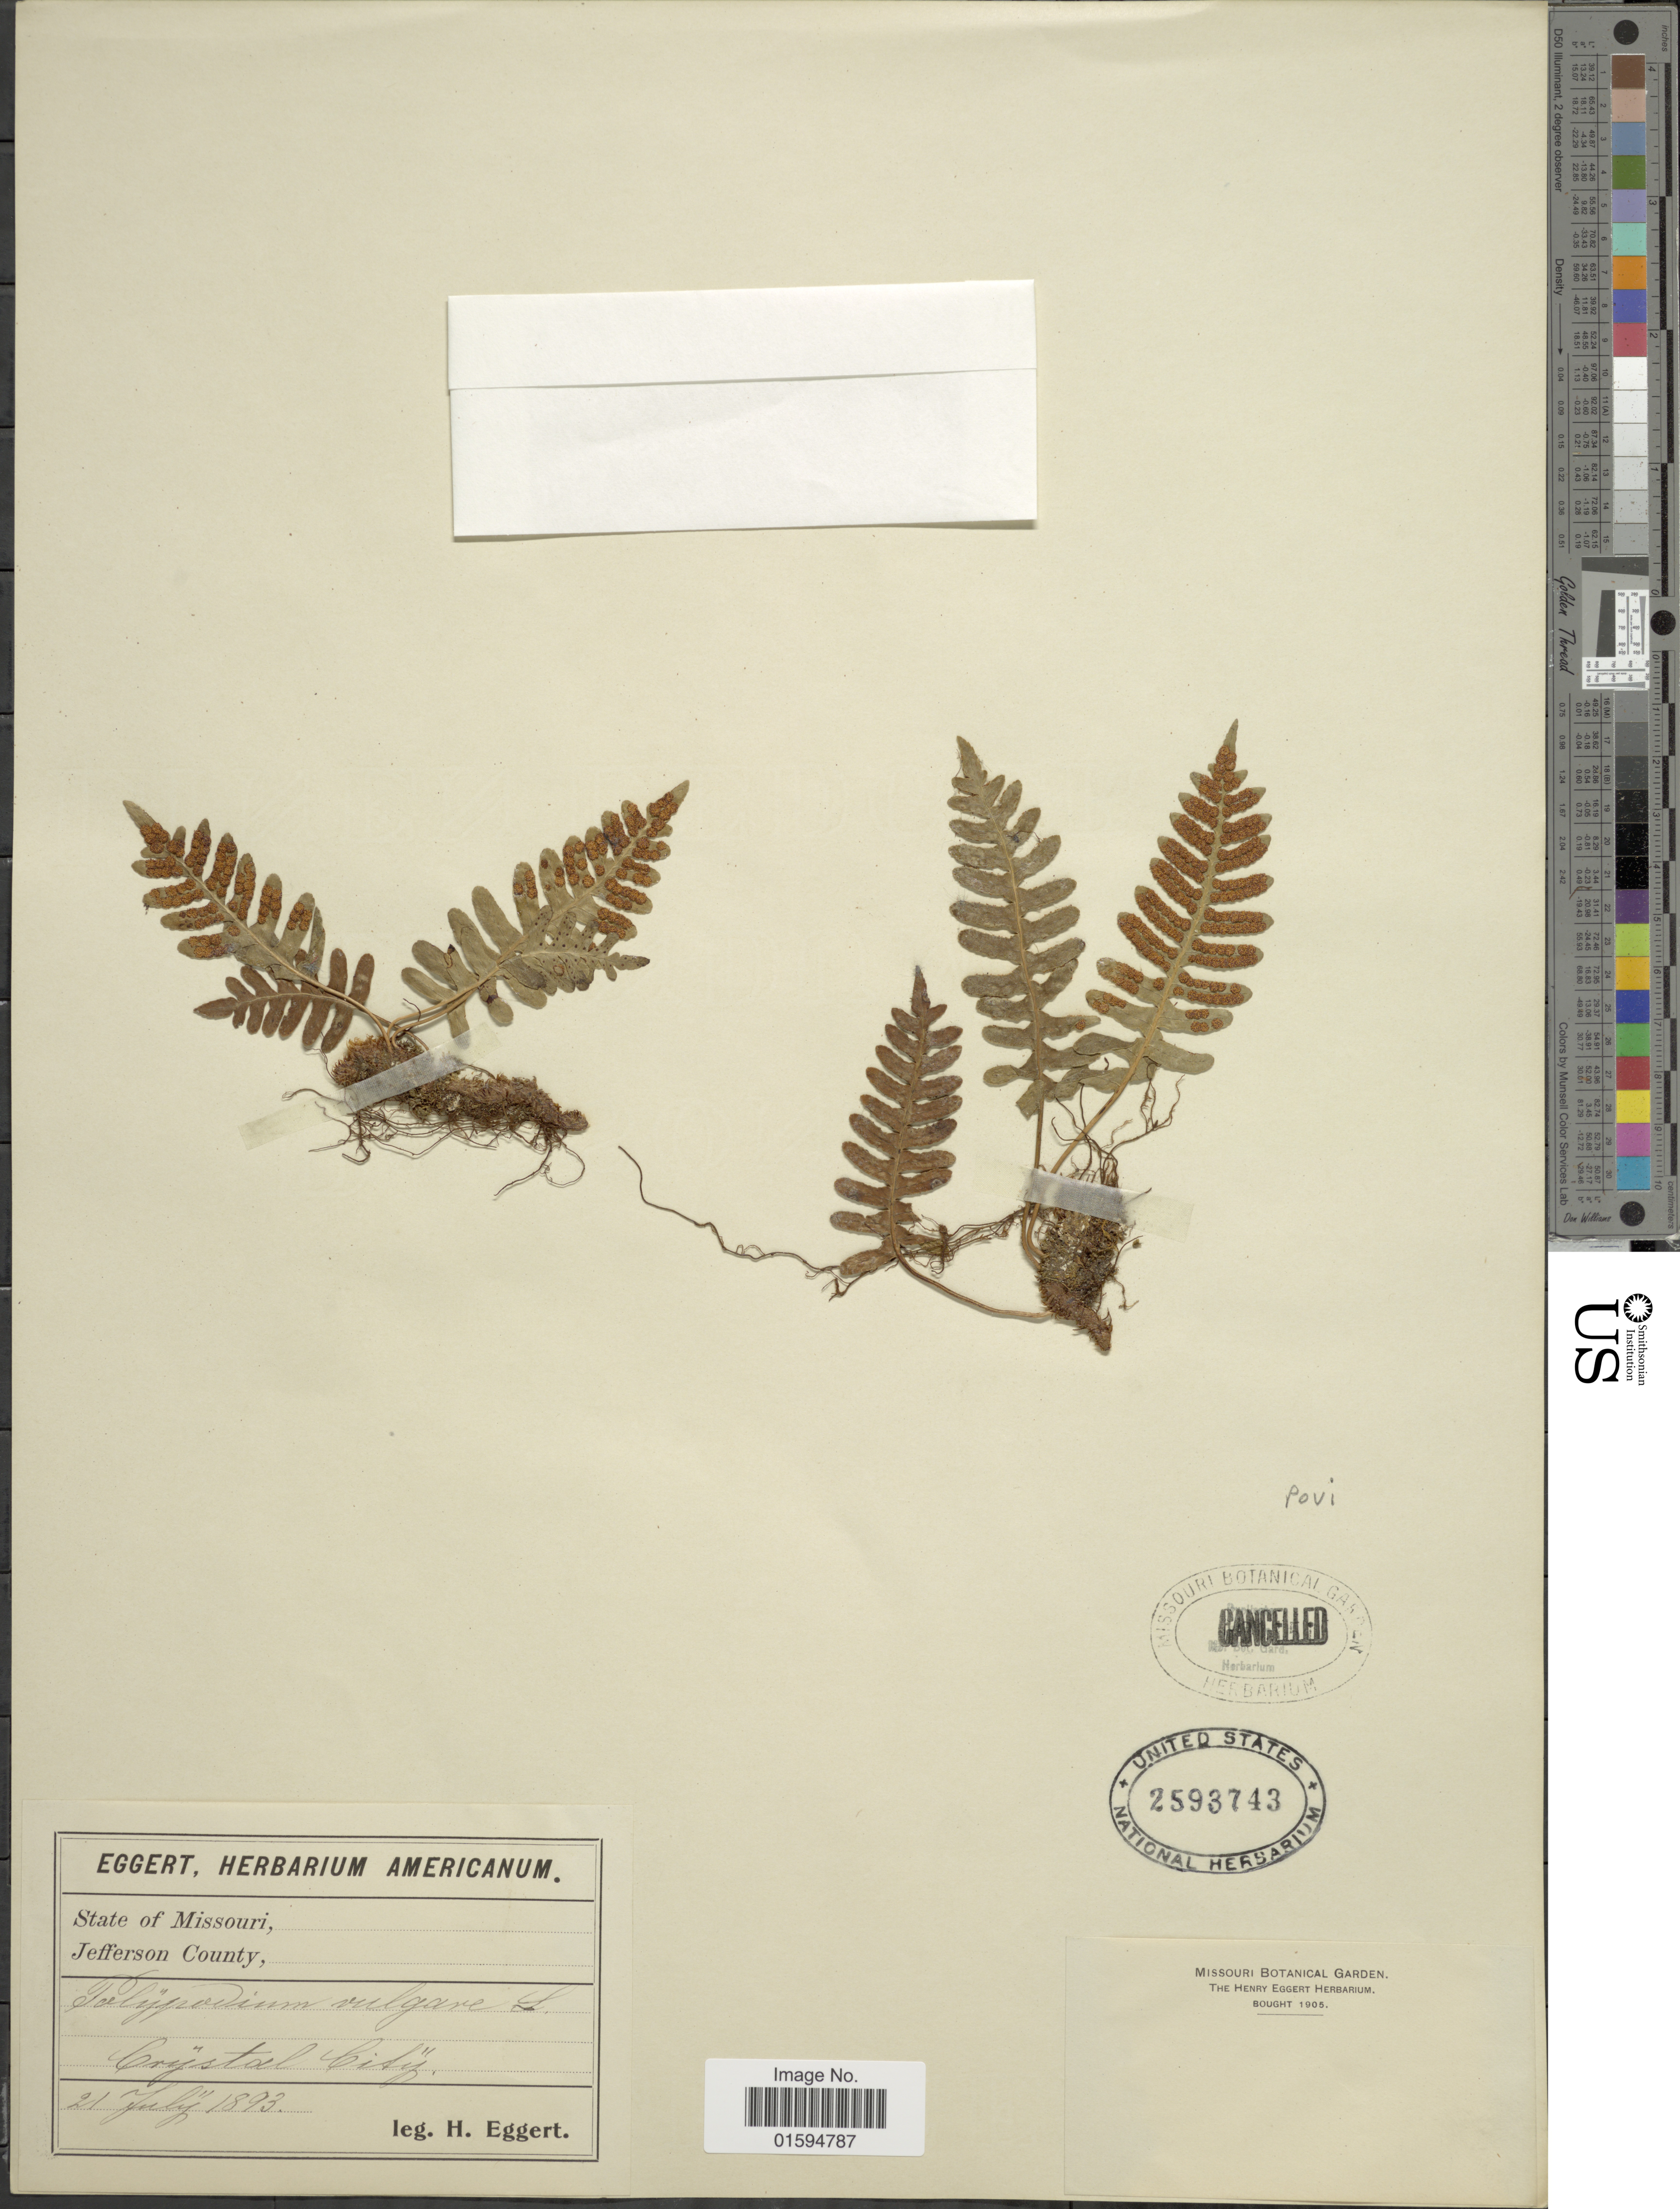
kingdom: Plantae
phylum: Tracheophyta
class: Polypodiopsida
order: Polypodiales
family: Polypodiaceae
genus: Polypodium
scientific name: Polypodium virginianum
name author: L.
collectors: H. Eggert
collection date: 1893-07-21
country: United States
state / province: Missouri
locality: State of Missouri, Jefferson County, Crystal City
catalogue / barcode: US 2593743